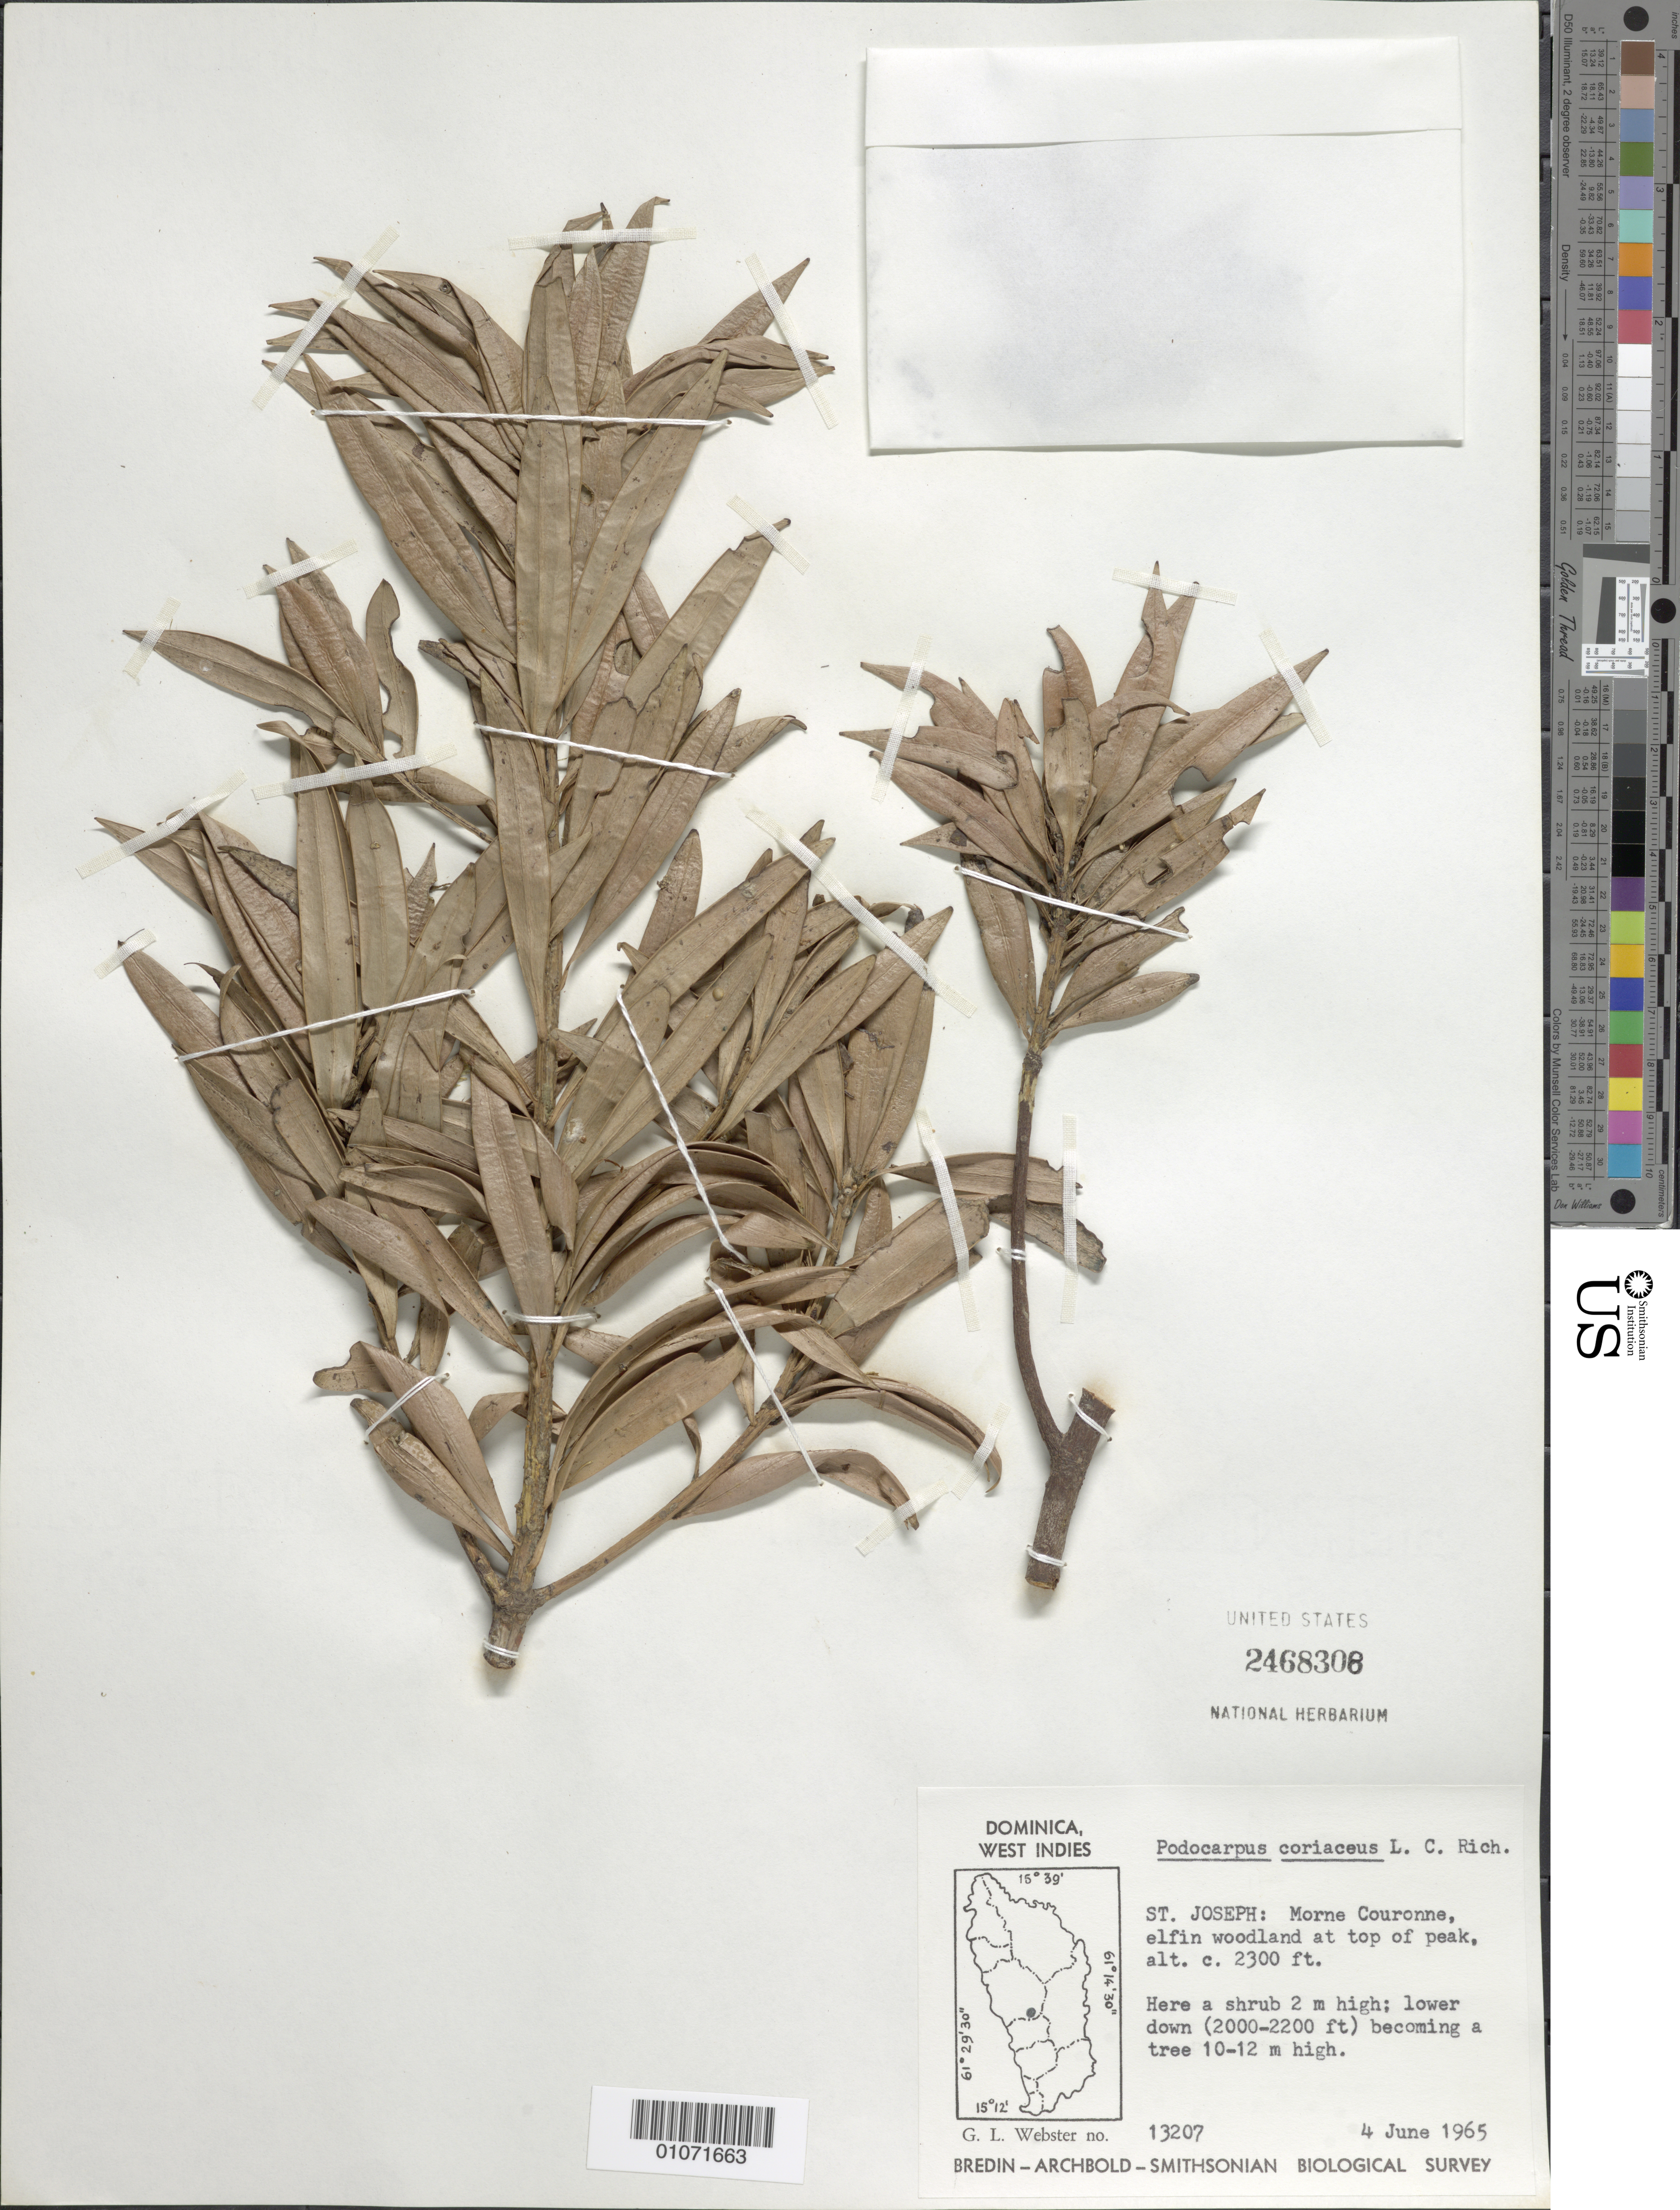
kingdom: Plantae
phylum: Tracheophyta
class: Pinopsida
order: Pinales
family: Podocarpaceae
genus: Podocarpus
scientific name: Podocarpus coriaceus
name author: Rich. & A. Rich.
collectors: G. L. Webster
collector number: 13207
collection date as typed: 04 Jun 1965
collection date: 1965-06-04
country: Dominica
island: Dominica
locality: Morne Courone elfin woodland at top of peak.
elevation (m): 701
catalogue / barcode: US 2468308